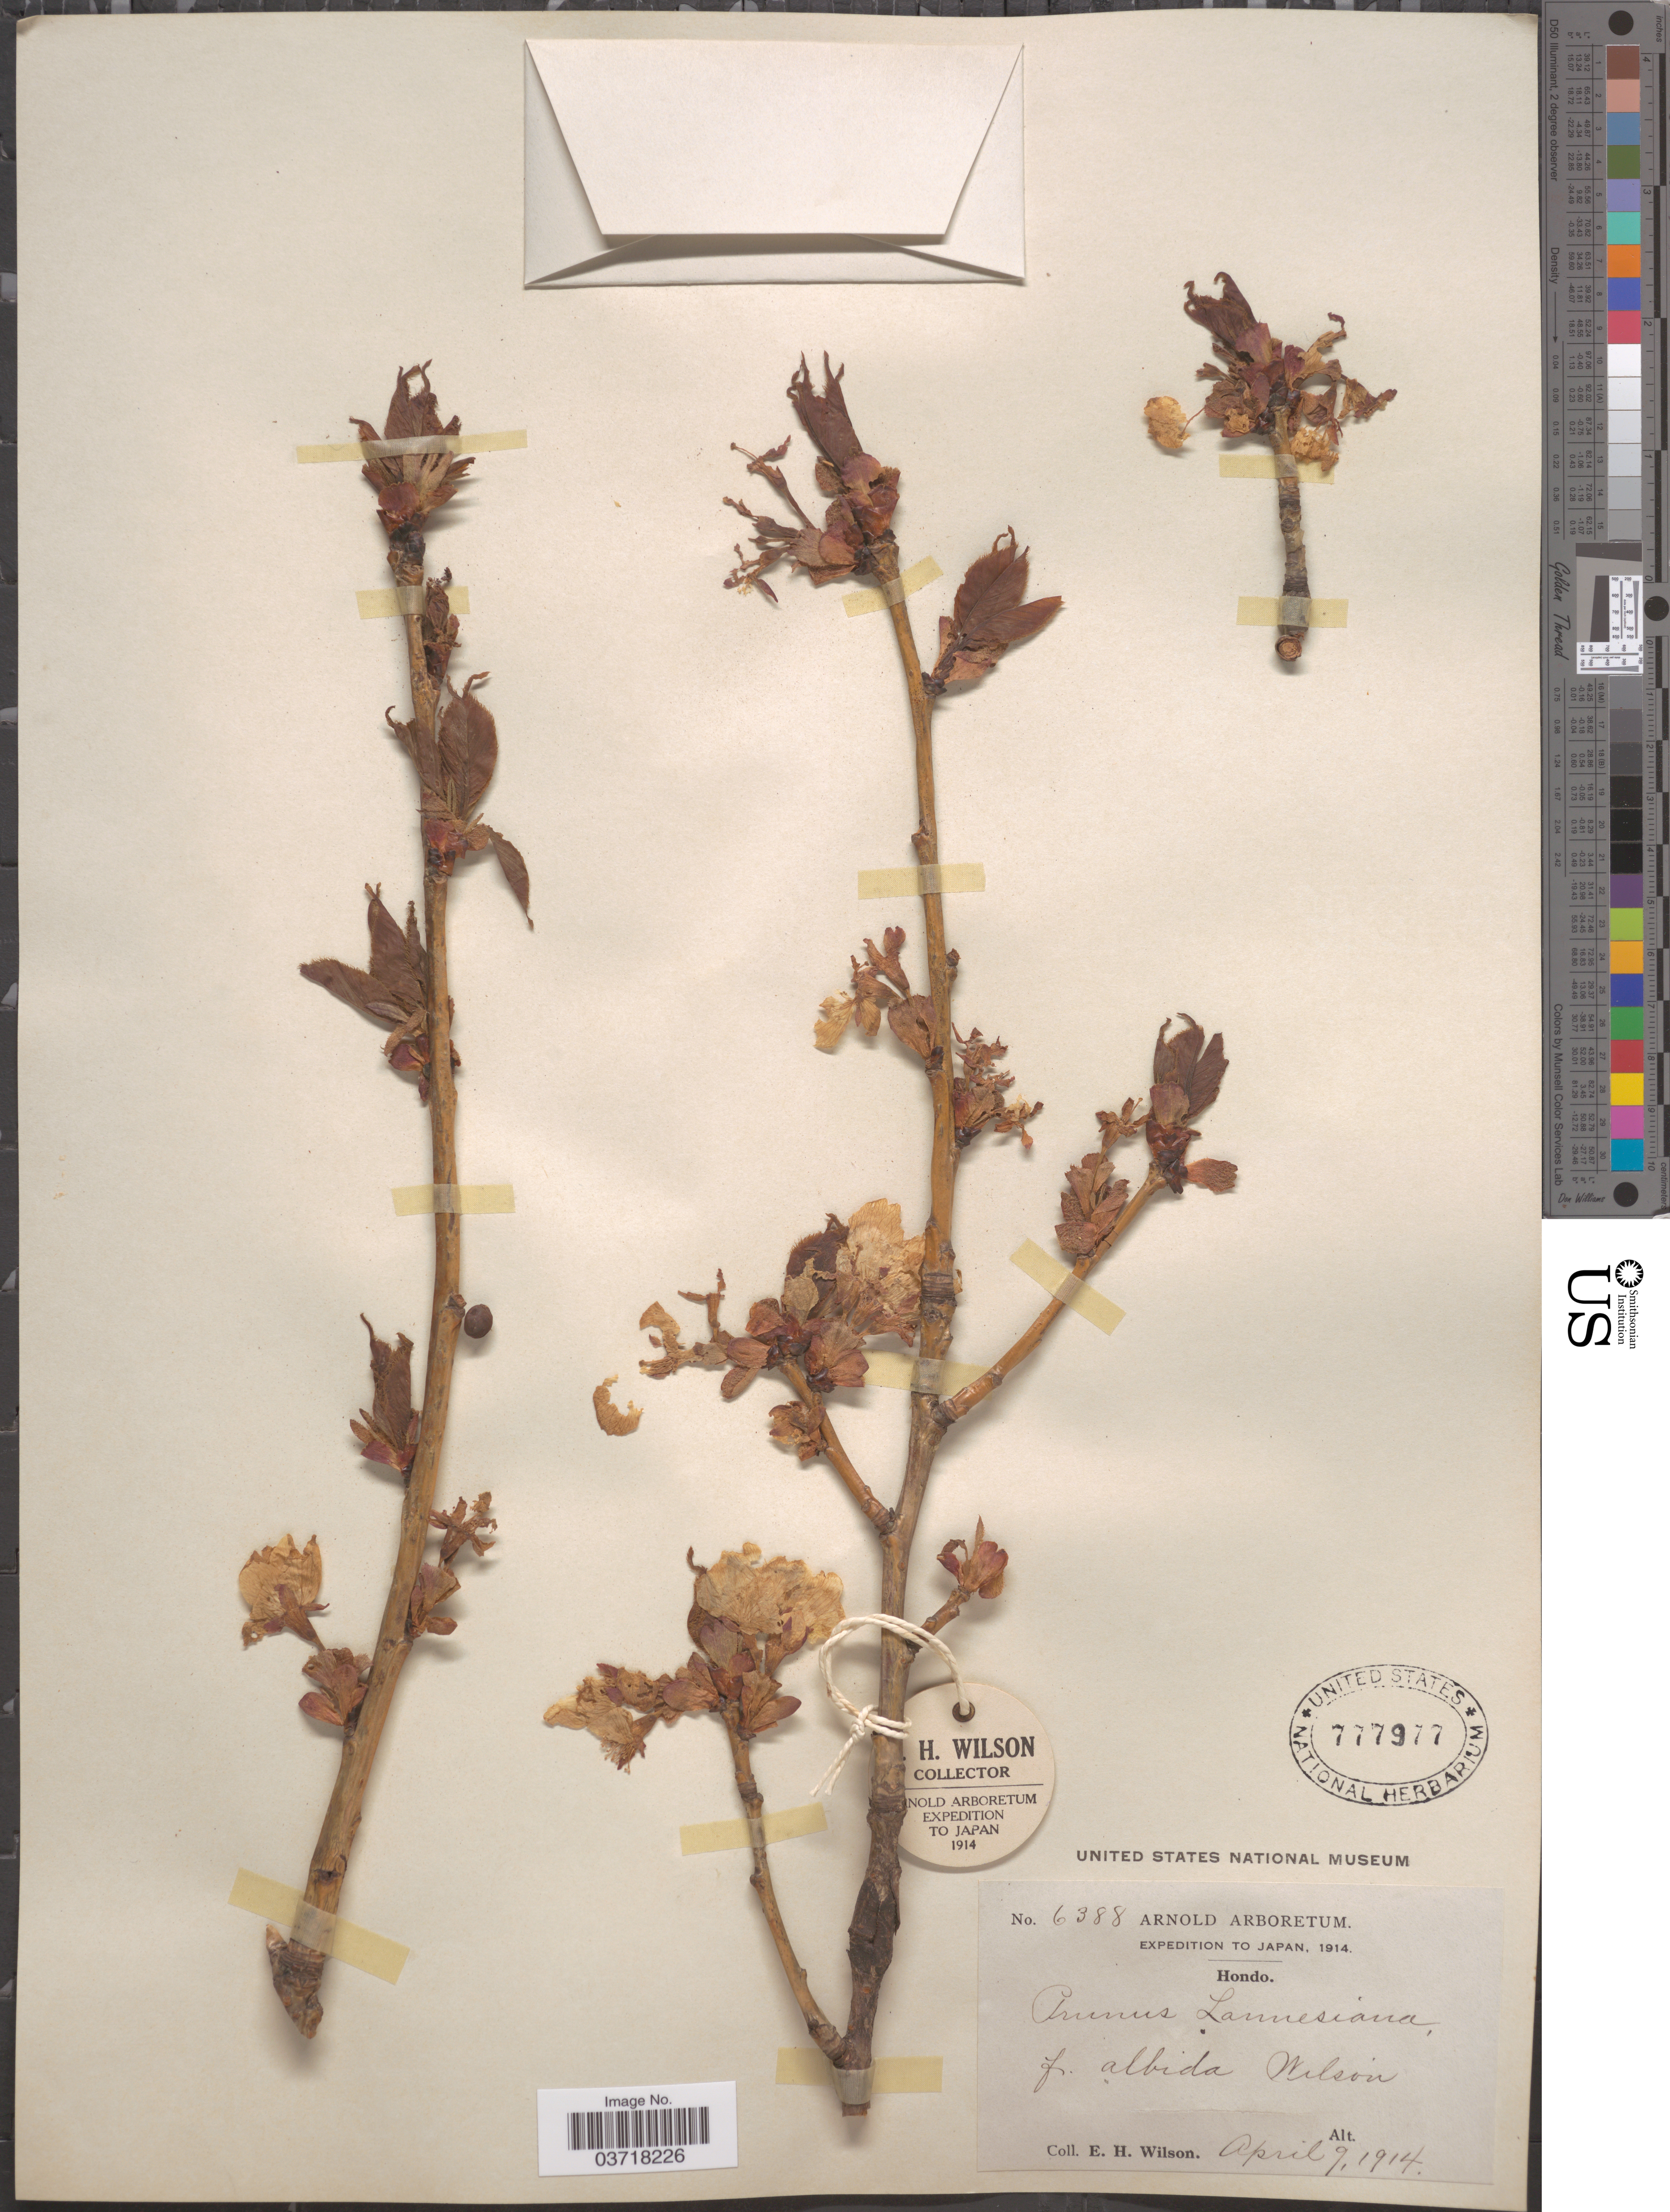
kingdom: Plantae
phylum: Tracheophyta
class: Magnoliopsida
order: Rosales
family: Rosaceae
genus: Prunus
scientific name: Prunus serrulata var. lannesiana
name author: (Carrière) Makino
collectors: E. Wilson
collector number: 6388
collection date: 1914-04-09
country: Japan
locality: Hondo.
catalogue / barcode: US 777977